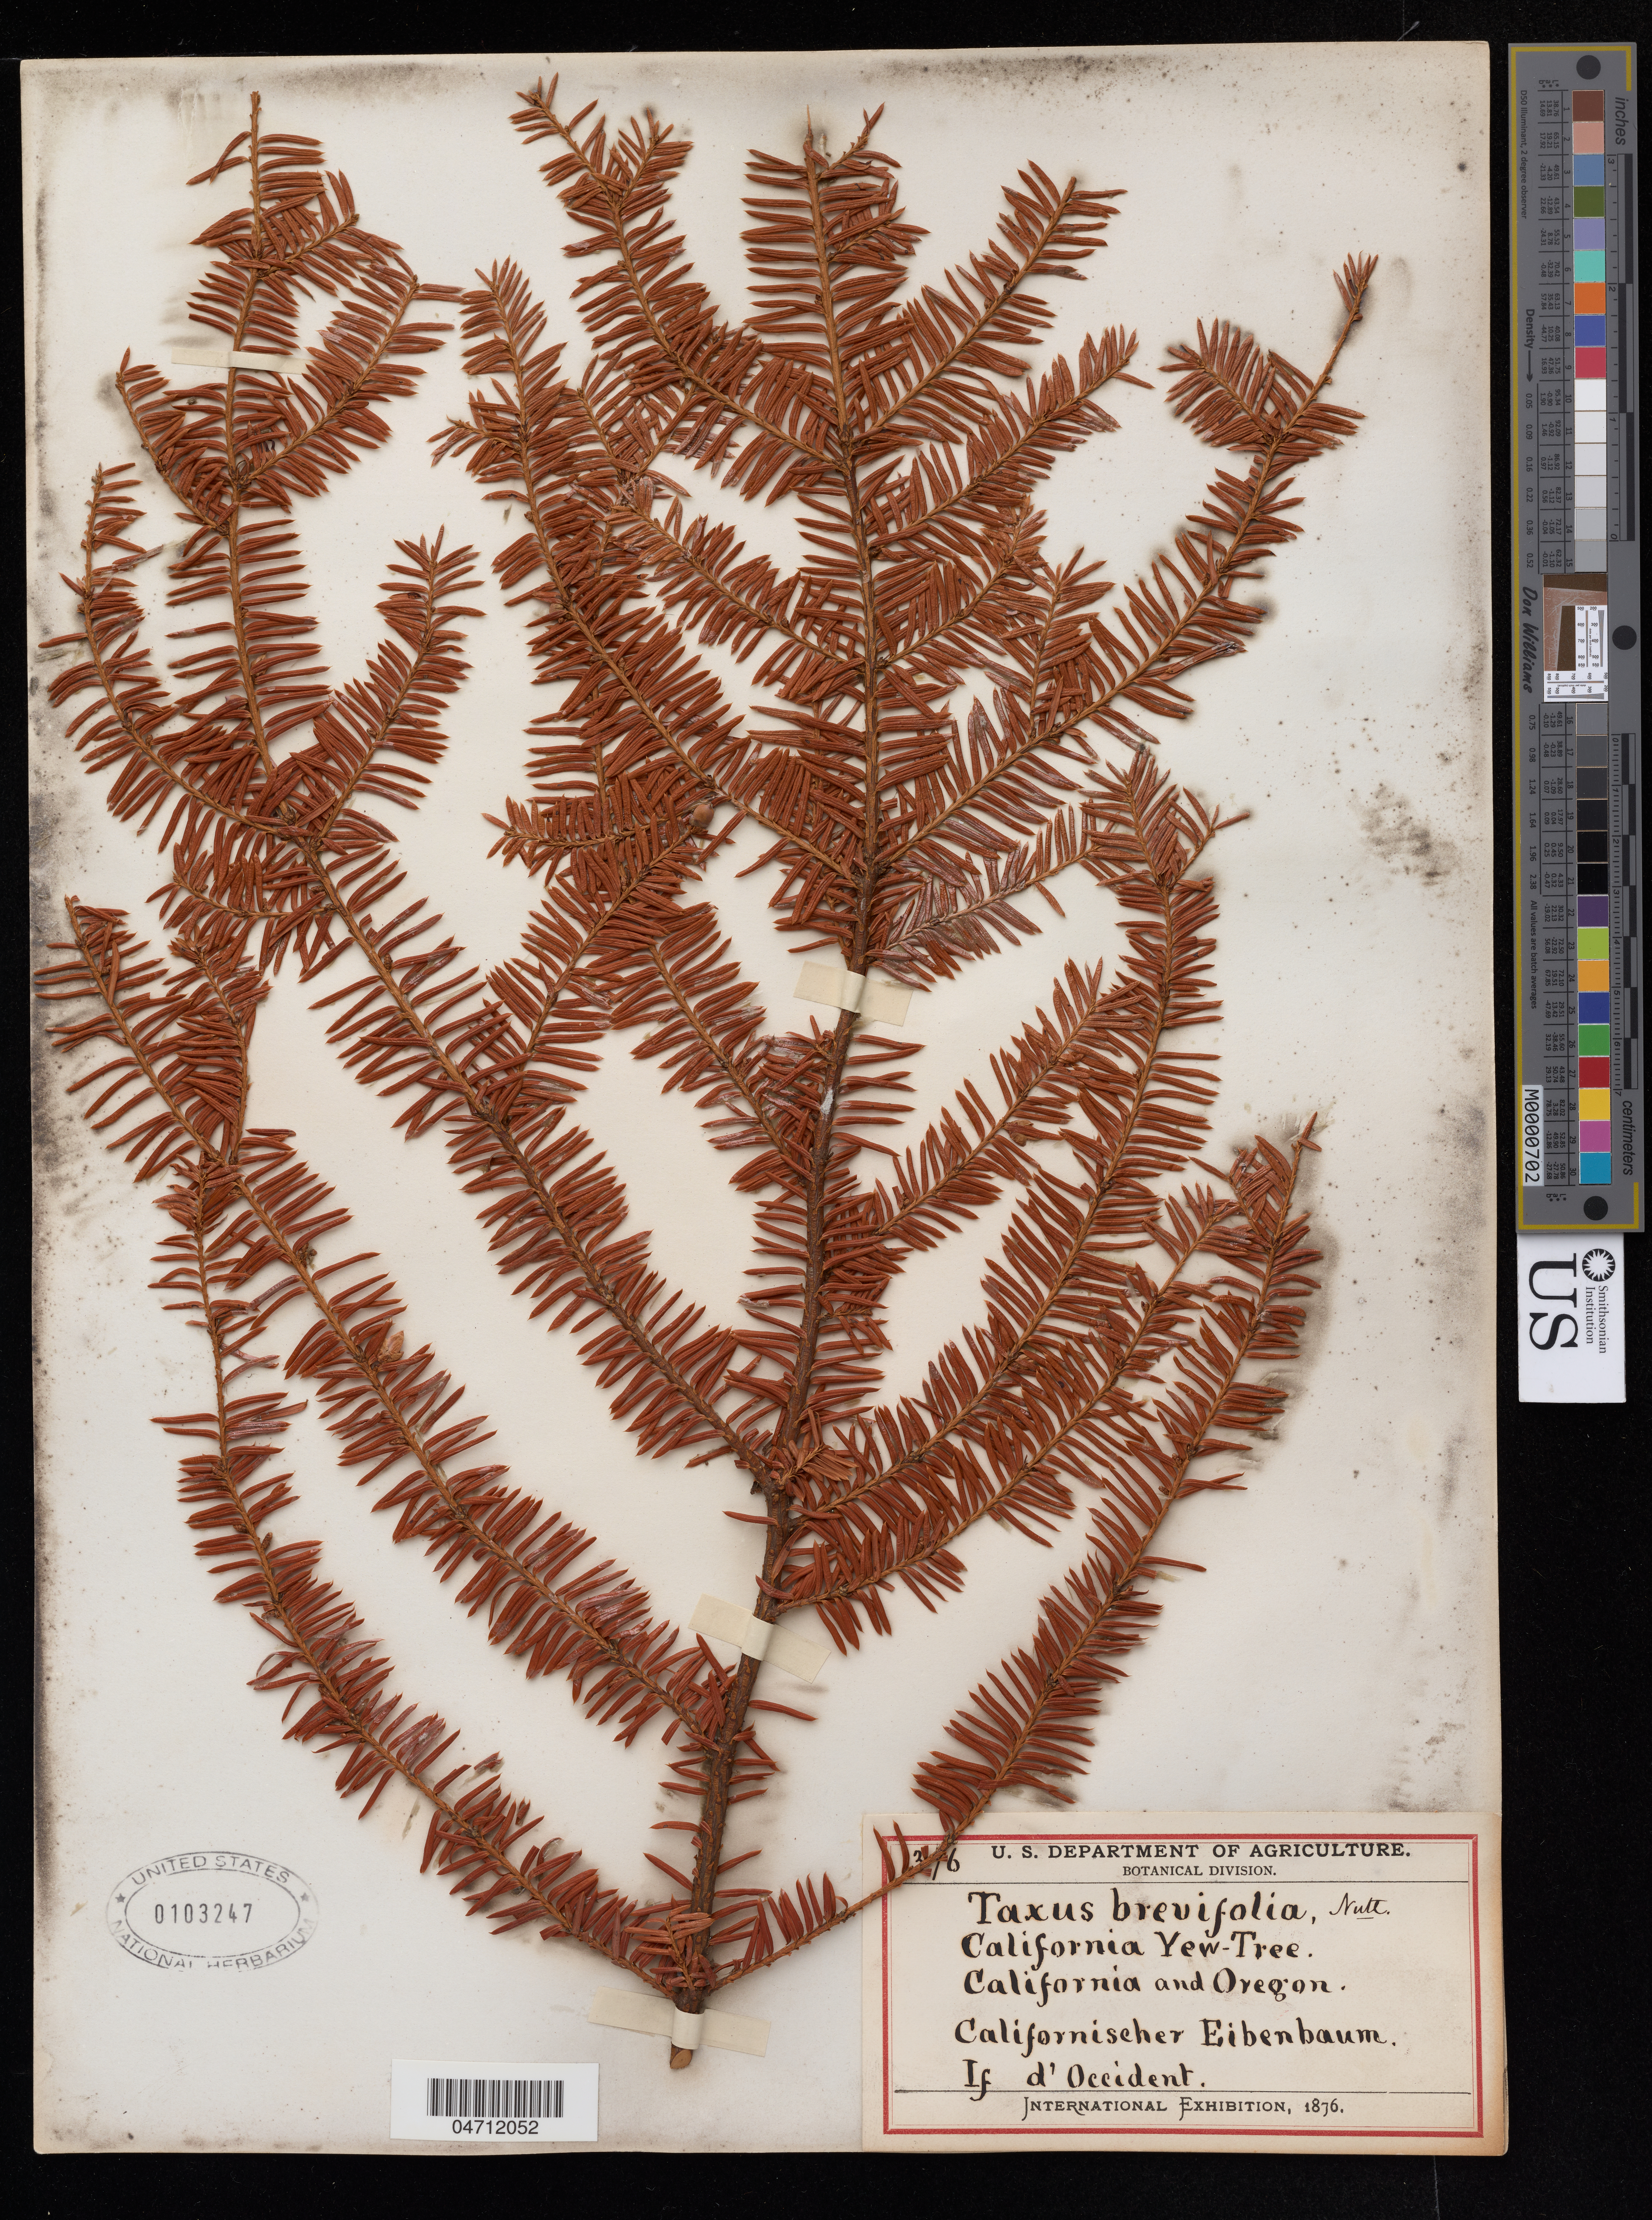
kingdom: Plantae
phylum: Tracheophyta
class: Pinopsida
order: Pinales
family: Taxaceae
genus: Taxus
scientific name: Taxus brevifolia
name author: Nutt.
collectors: J. G. Lemmon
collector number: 376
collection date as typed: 1875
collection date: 1875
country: United States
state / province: California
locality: Sierra Nevada Mountains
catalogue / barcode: US 103247